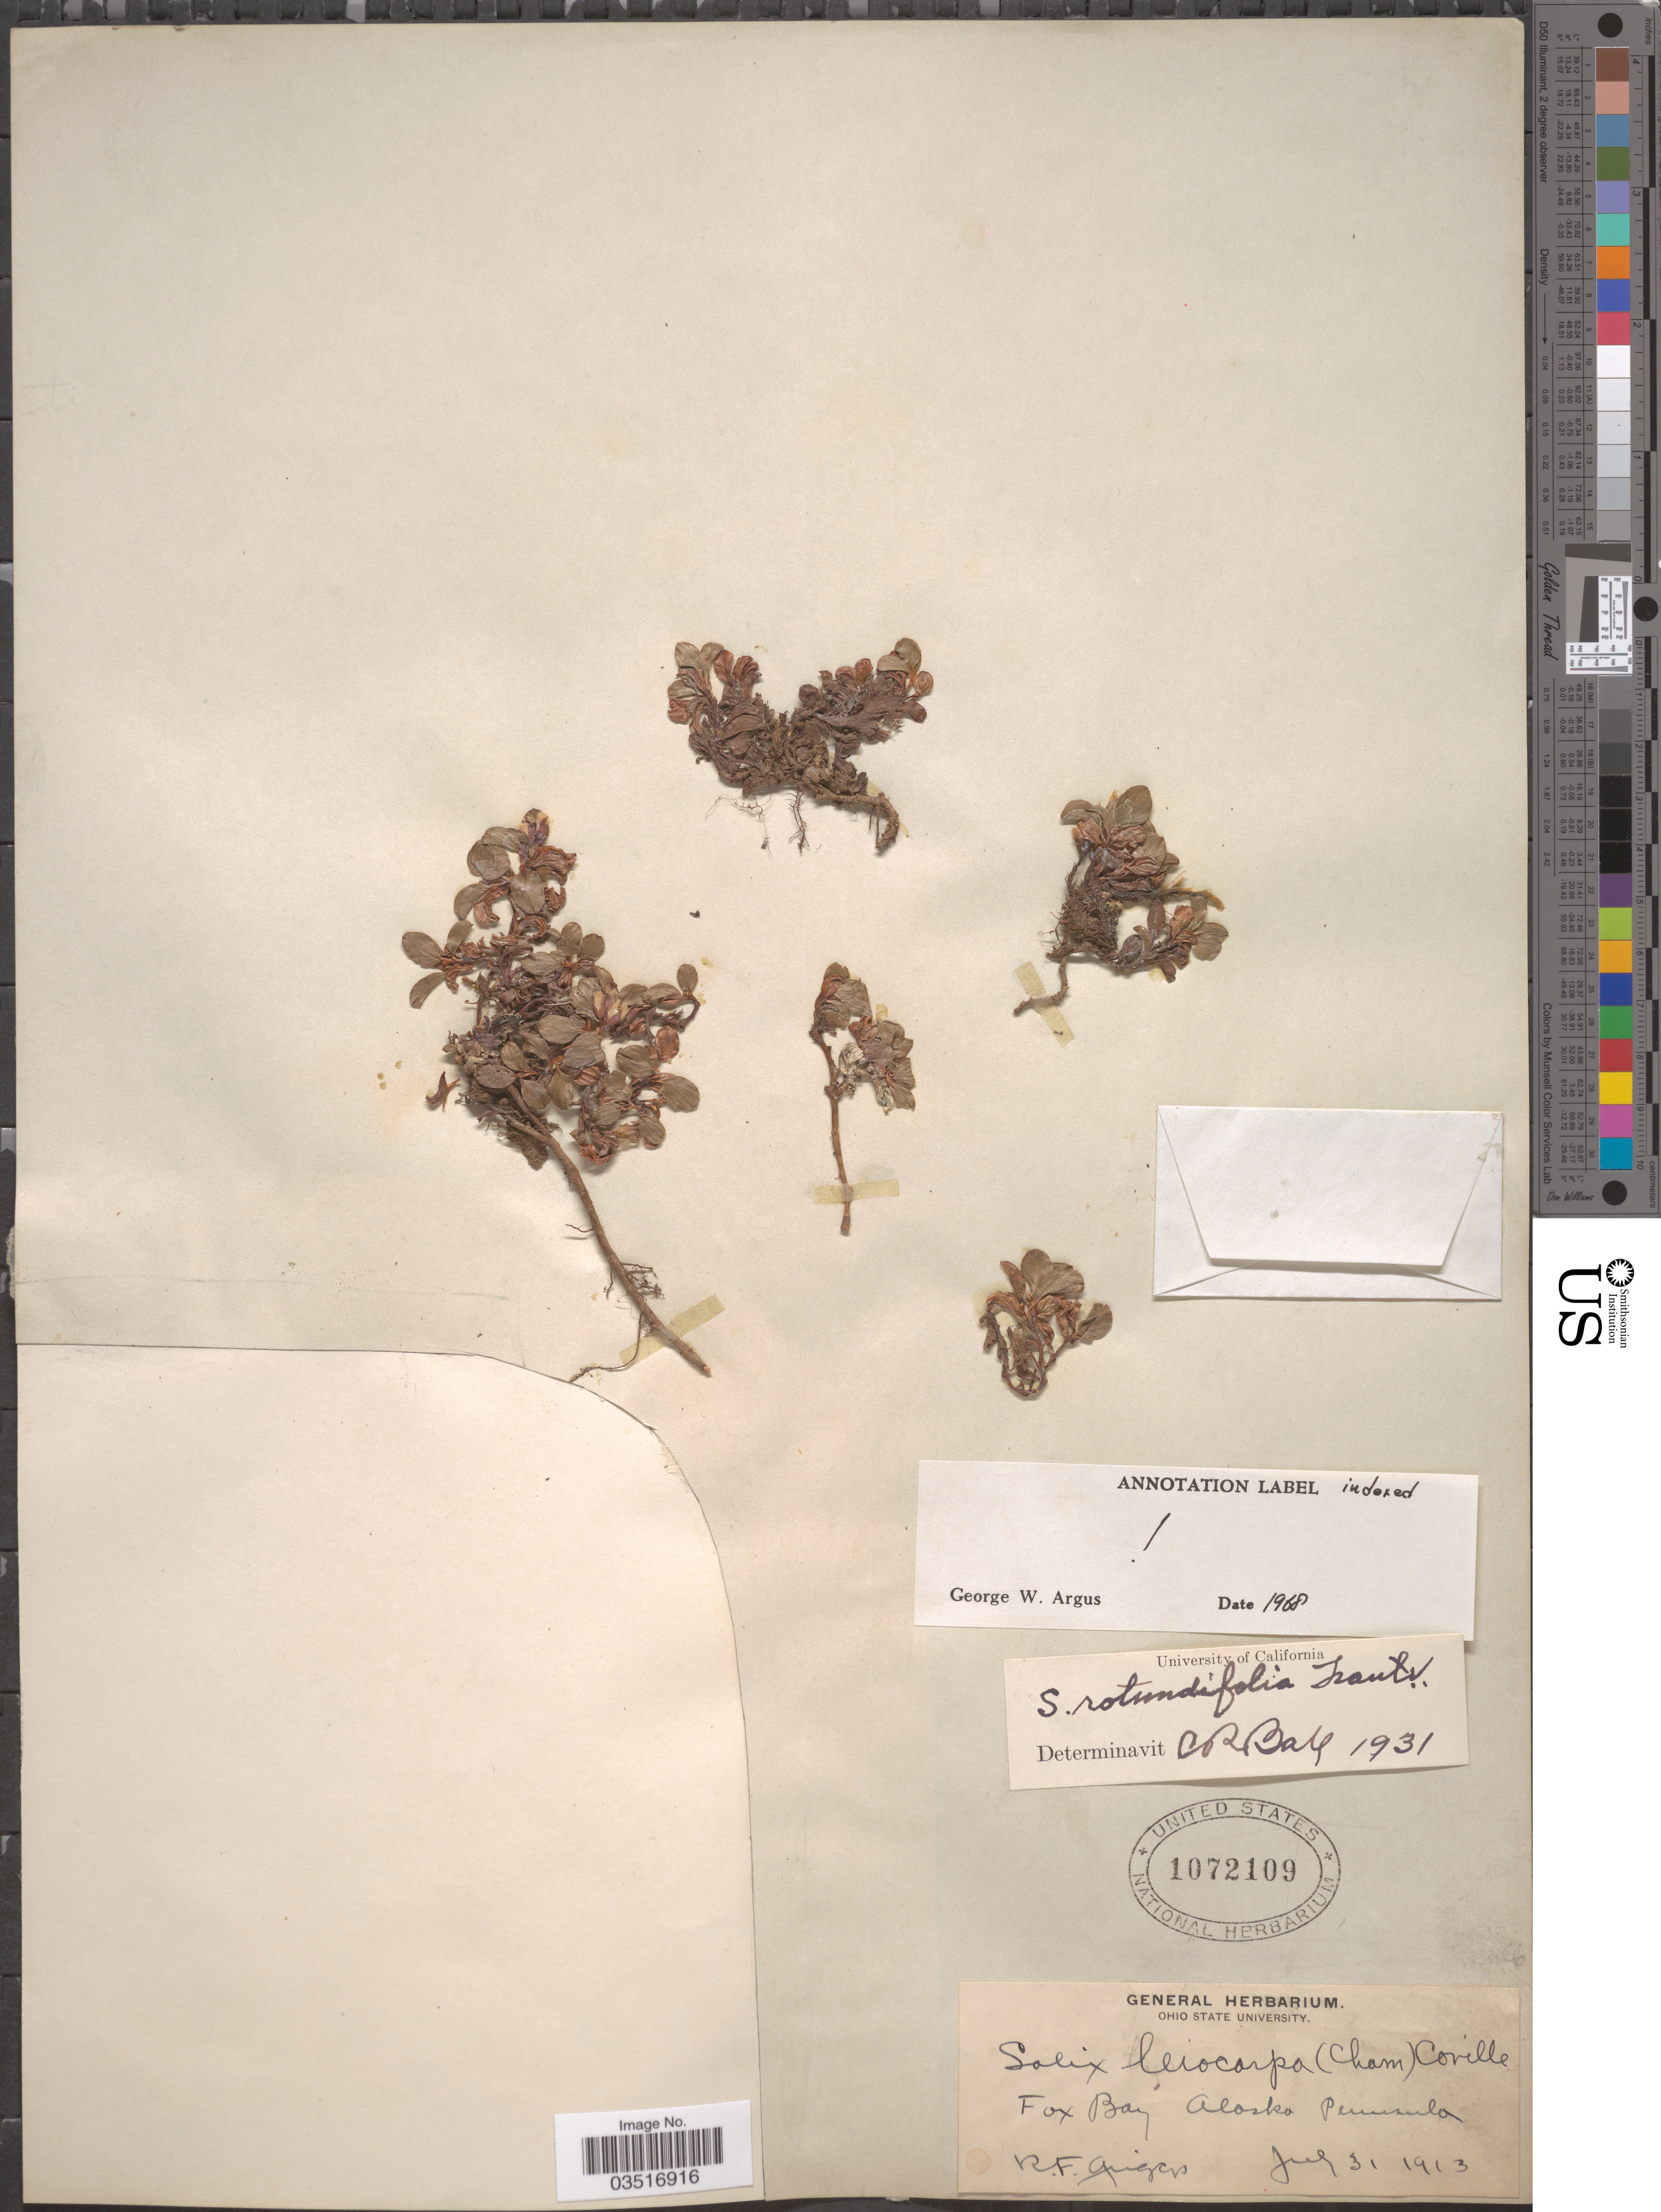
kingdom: Plantae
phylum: Tracheophyta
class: Magnoliopsida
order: Malpighiales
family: Salicaceae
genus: Salix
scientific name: Salix rotundifolia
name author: Trautv.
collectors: R. F. Griggs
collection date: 1913-07-31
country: United States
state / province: Alaska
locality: Fox Bay Alaska Peninsula.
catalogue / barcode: US 1072109